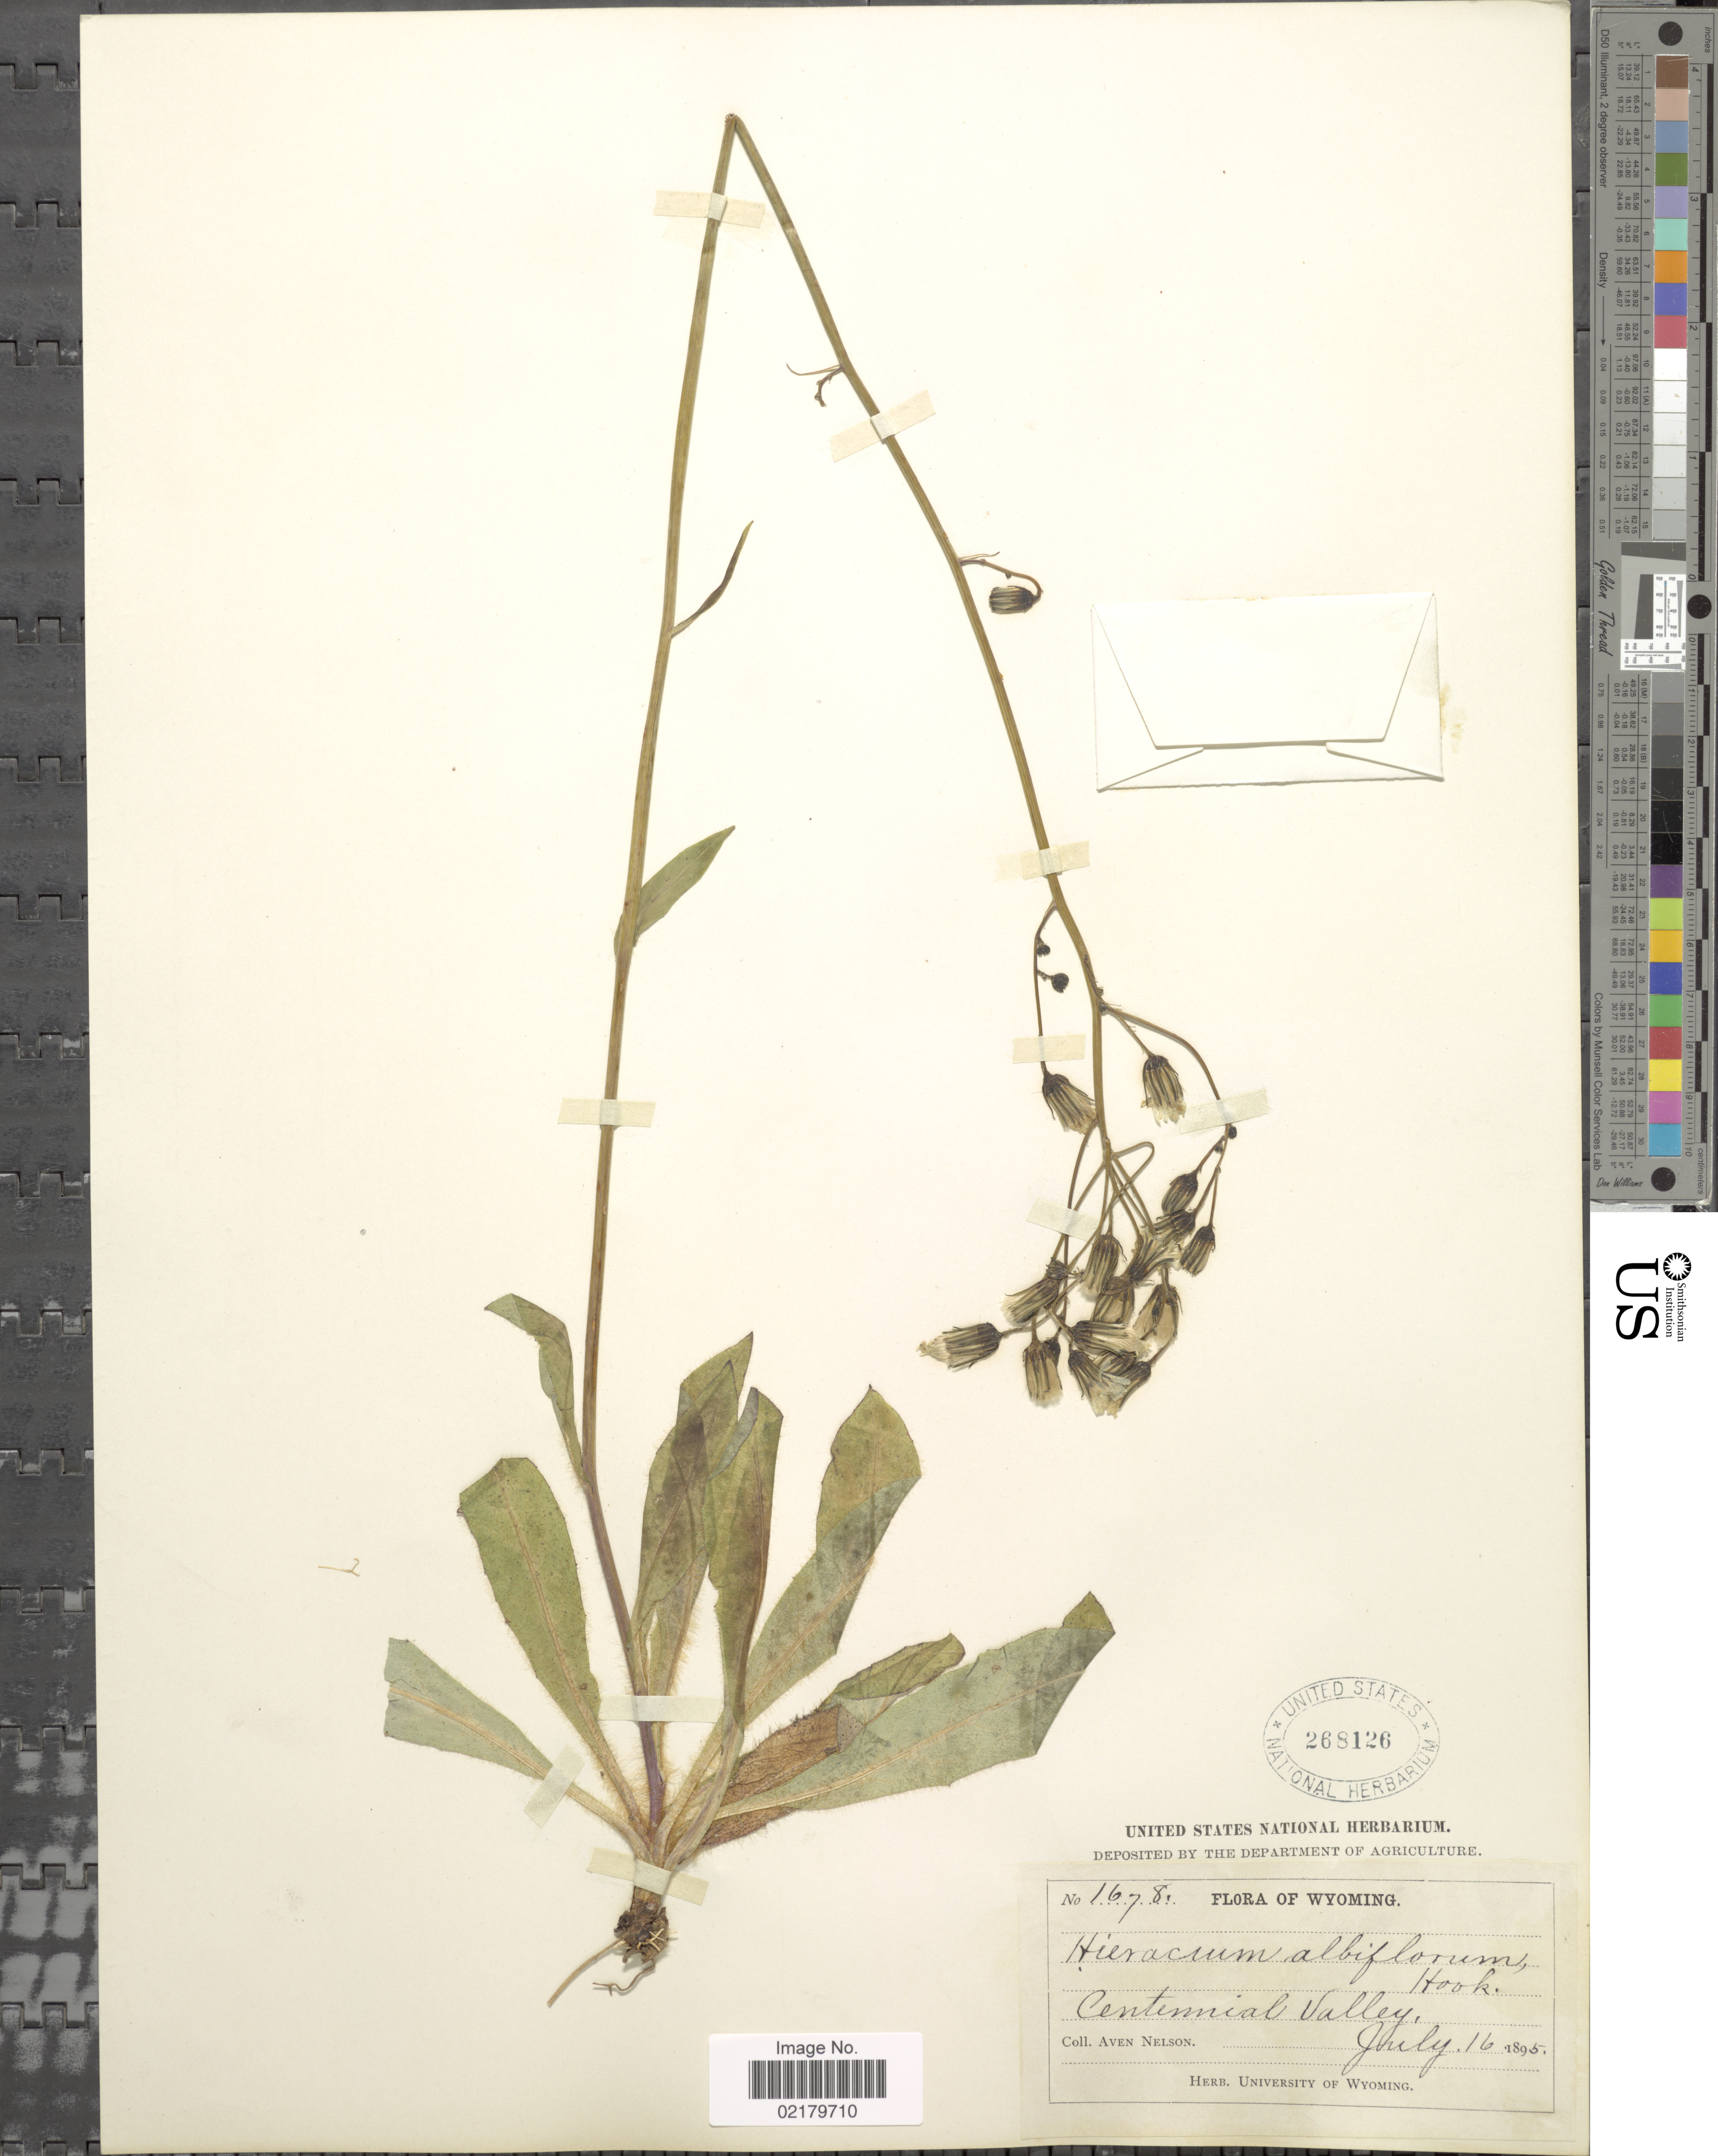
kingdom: Plantae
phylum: Tracheophyta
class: Magnoliopsida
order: Asterales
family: Asteraceae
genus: Hieracium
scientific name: Hieracium albiflorum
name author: Hook.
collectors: A. Nelson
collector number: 1678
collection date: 1895-07-16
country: United States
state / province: Wyoming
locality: Centennial Valley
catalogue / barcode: US 268126